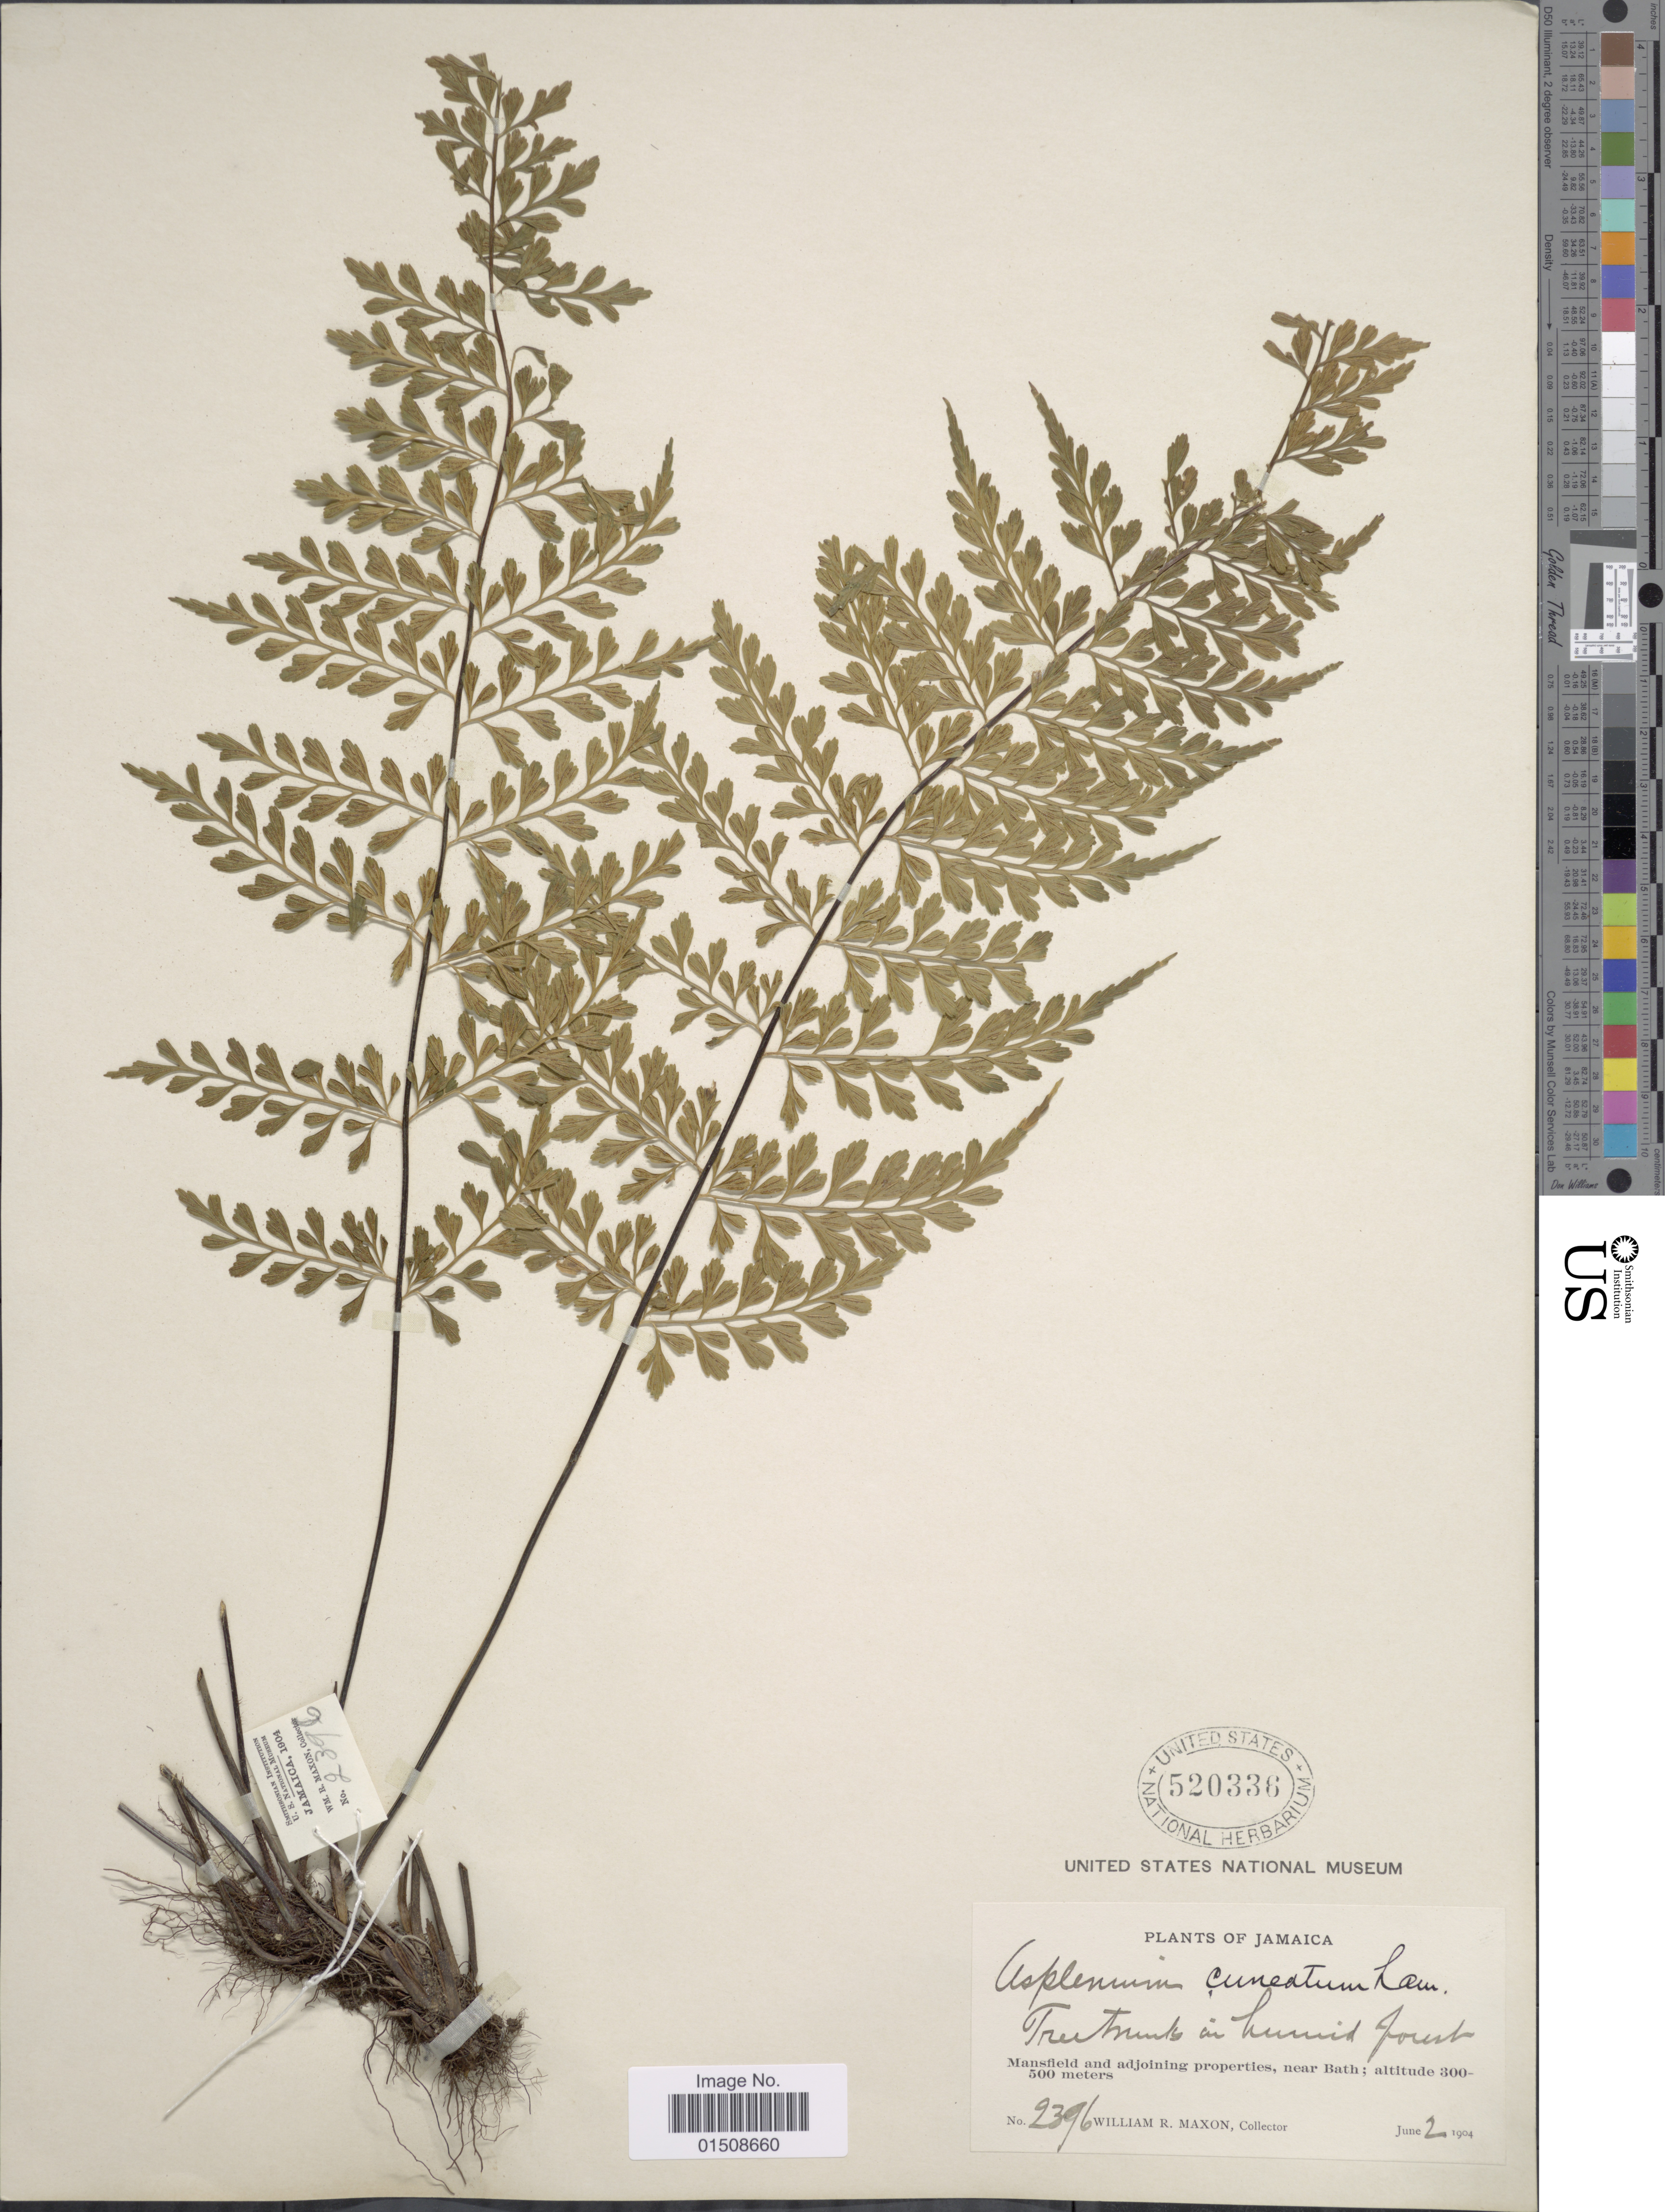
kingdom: Plantae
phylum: Tracheophyta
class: Polypodiopsida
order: Polypodiales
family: Aspleniaceae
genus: Asplenium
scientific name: Asplenium cuneatum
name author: Lam.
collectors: W. R. Maxon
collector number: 2396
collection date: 1904-06-02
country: Jamaica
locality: Mansfield and adjoining properties, near Bath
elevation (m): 300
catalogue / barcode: US 520336